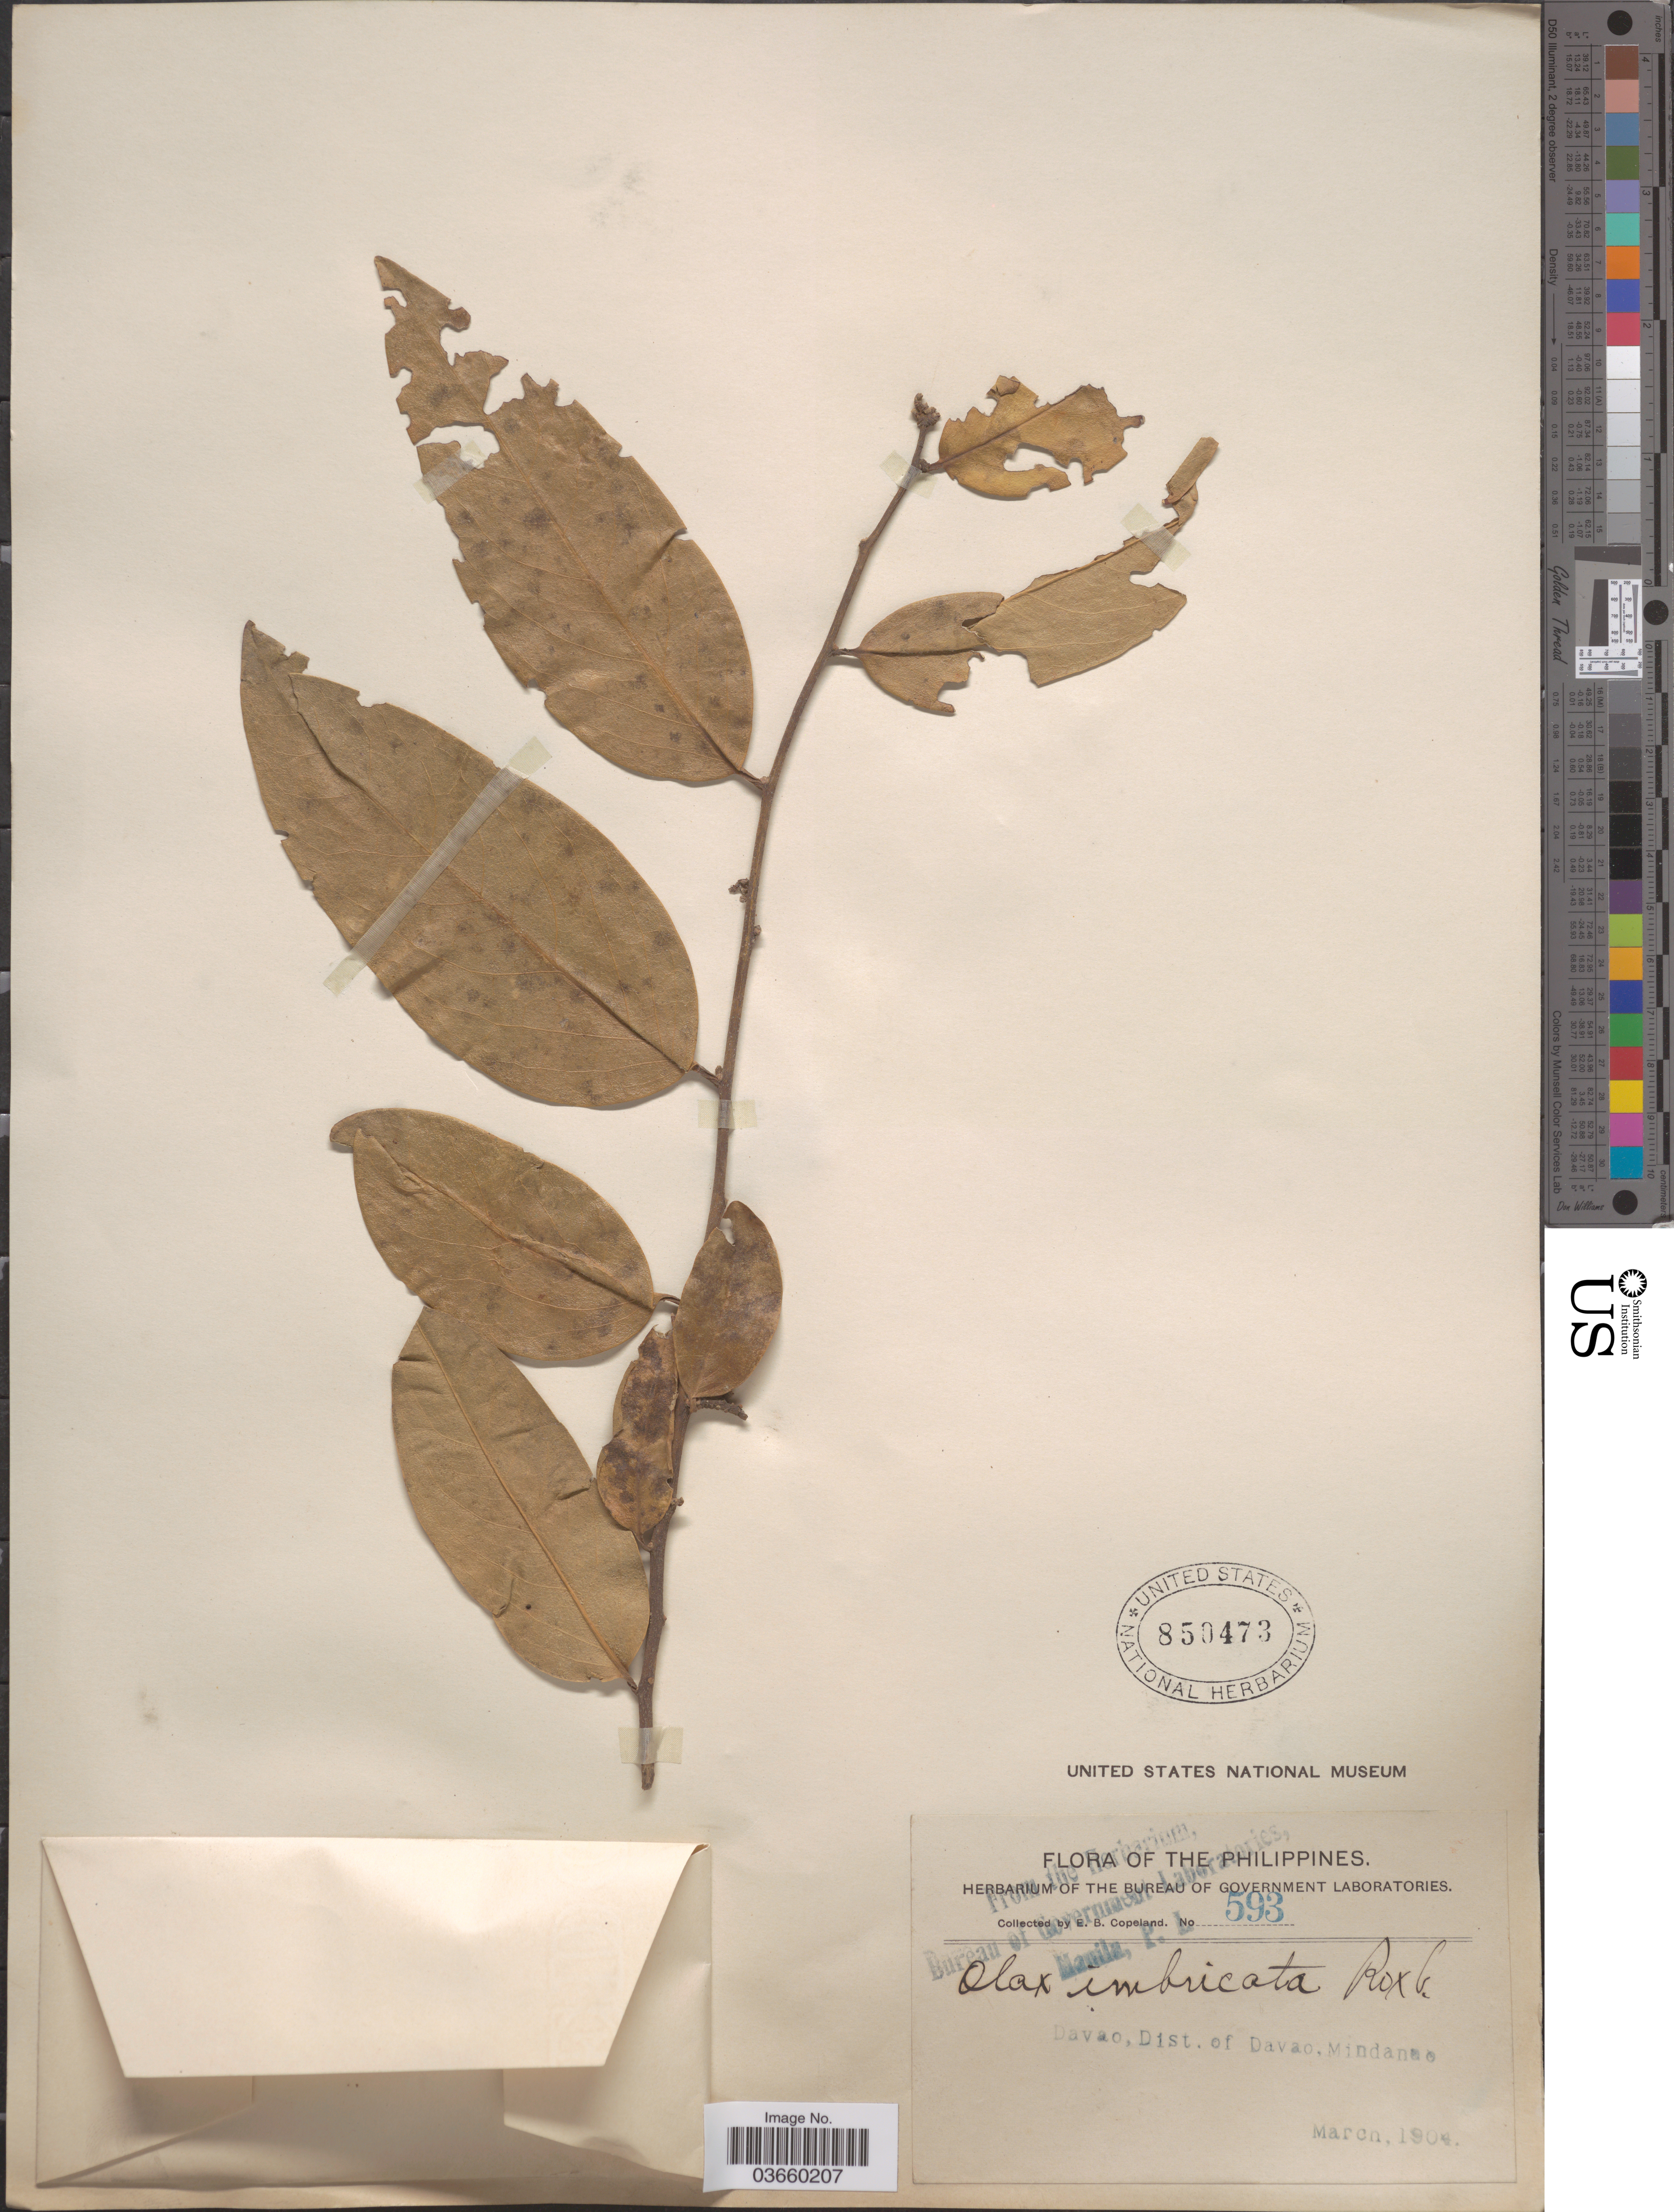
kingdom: Plantae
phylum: Tracheophyta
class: Magnoliopsida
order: Santalales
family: Olacaceae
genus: Olax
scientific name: Olax imbricata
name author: Roxb.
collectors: E. B. Copeland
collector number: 593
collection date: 1904-03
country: Philippines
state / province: Davao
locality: Dist. of Davao, Mindanao.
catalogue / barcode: US 850473